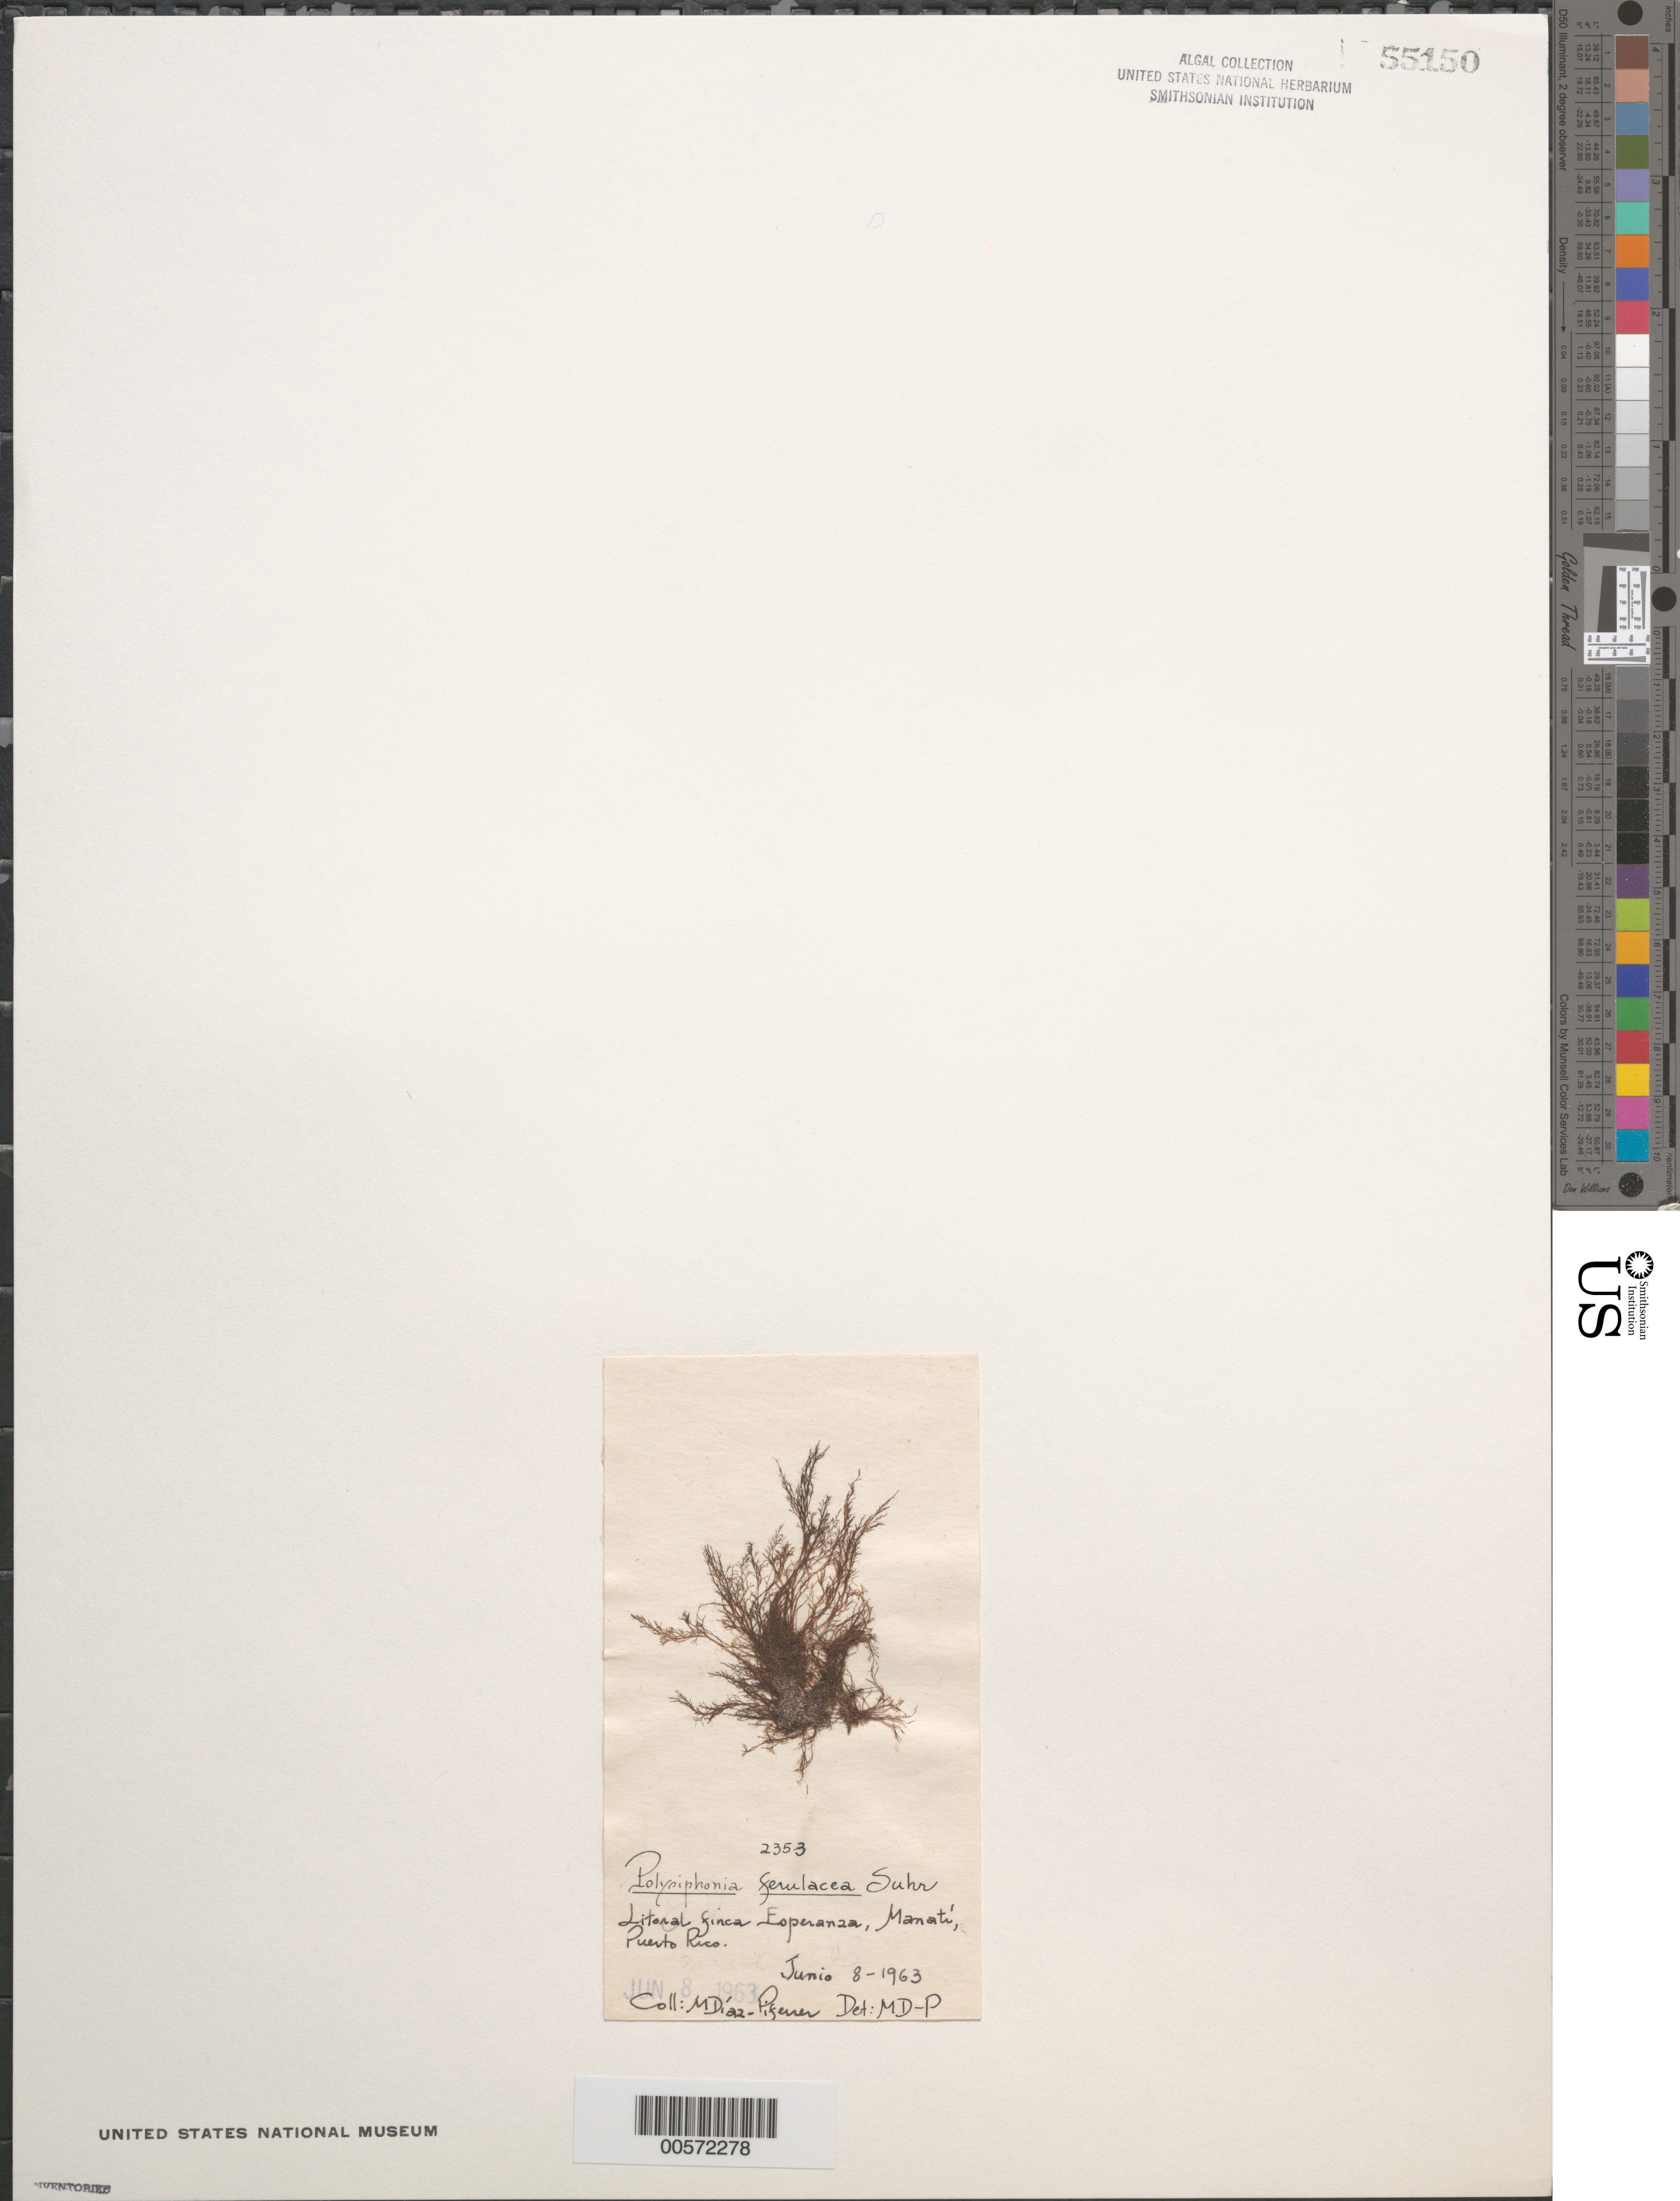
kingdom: Plantae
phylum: Rhodophyta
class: Florideophyceae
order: Ceramiales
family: Rhodomelaceae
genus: Melanothamnus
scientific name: Melanothamnus ferulaceus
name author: (Suhr ex J. Agardh) Diaz-Tapia & Maggs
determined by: Algae name updating Project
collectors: M. Diaz-Piferrer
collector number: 2353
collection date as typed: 08 Jun 1963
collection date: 1963-06-08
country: Puerto Rico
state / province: Manati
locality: Esperanza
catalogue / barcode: US 55150